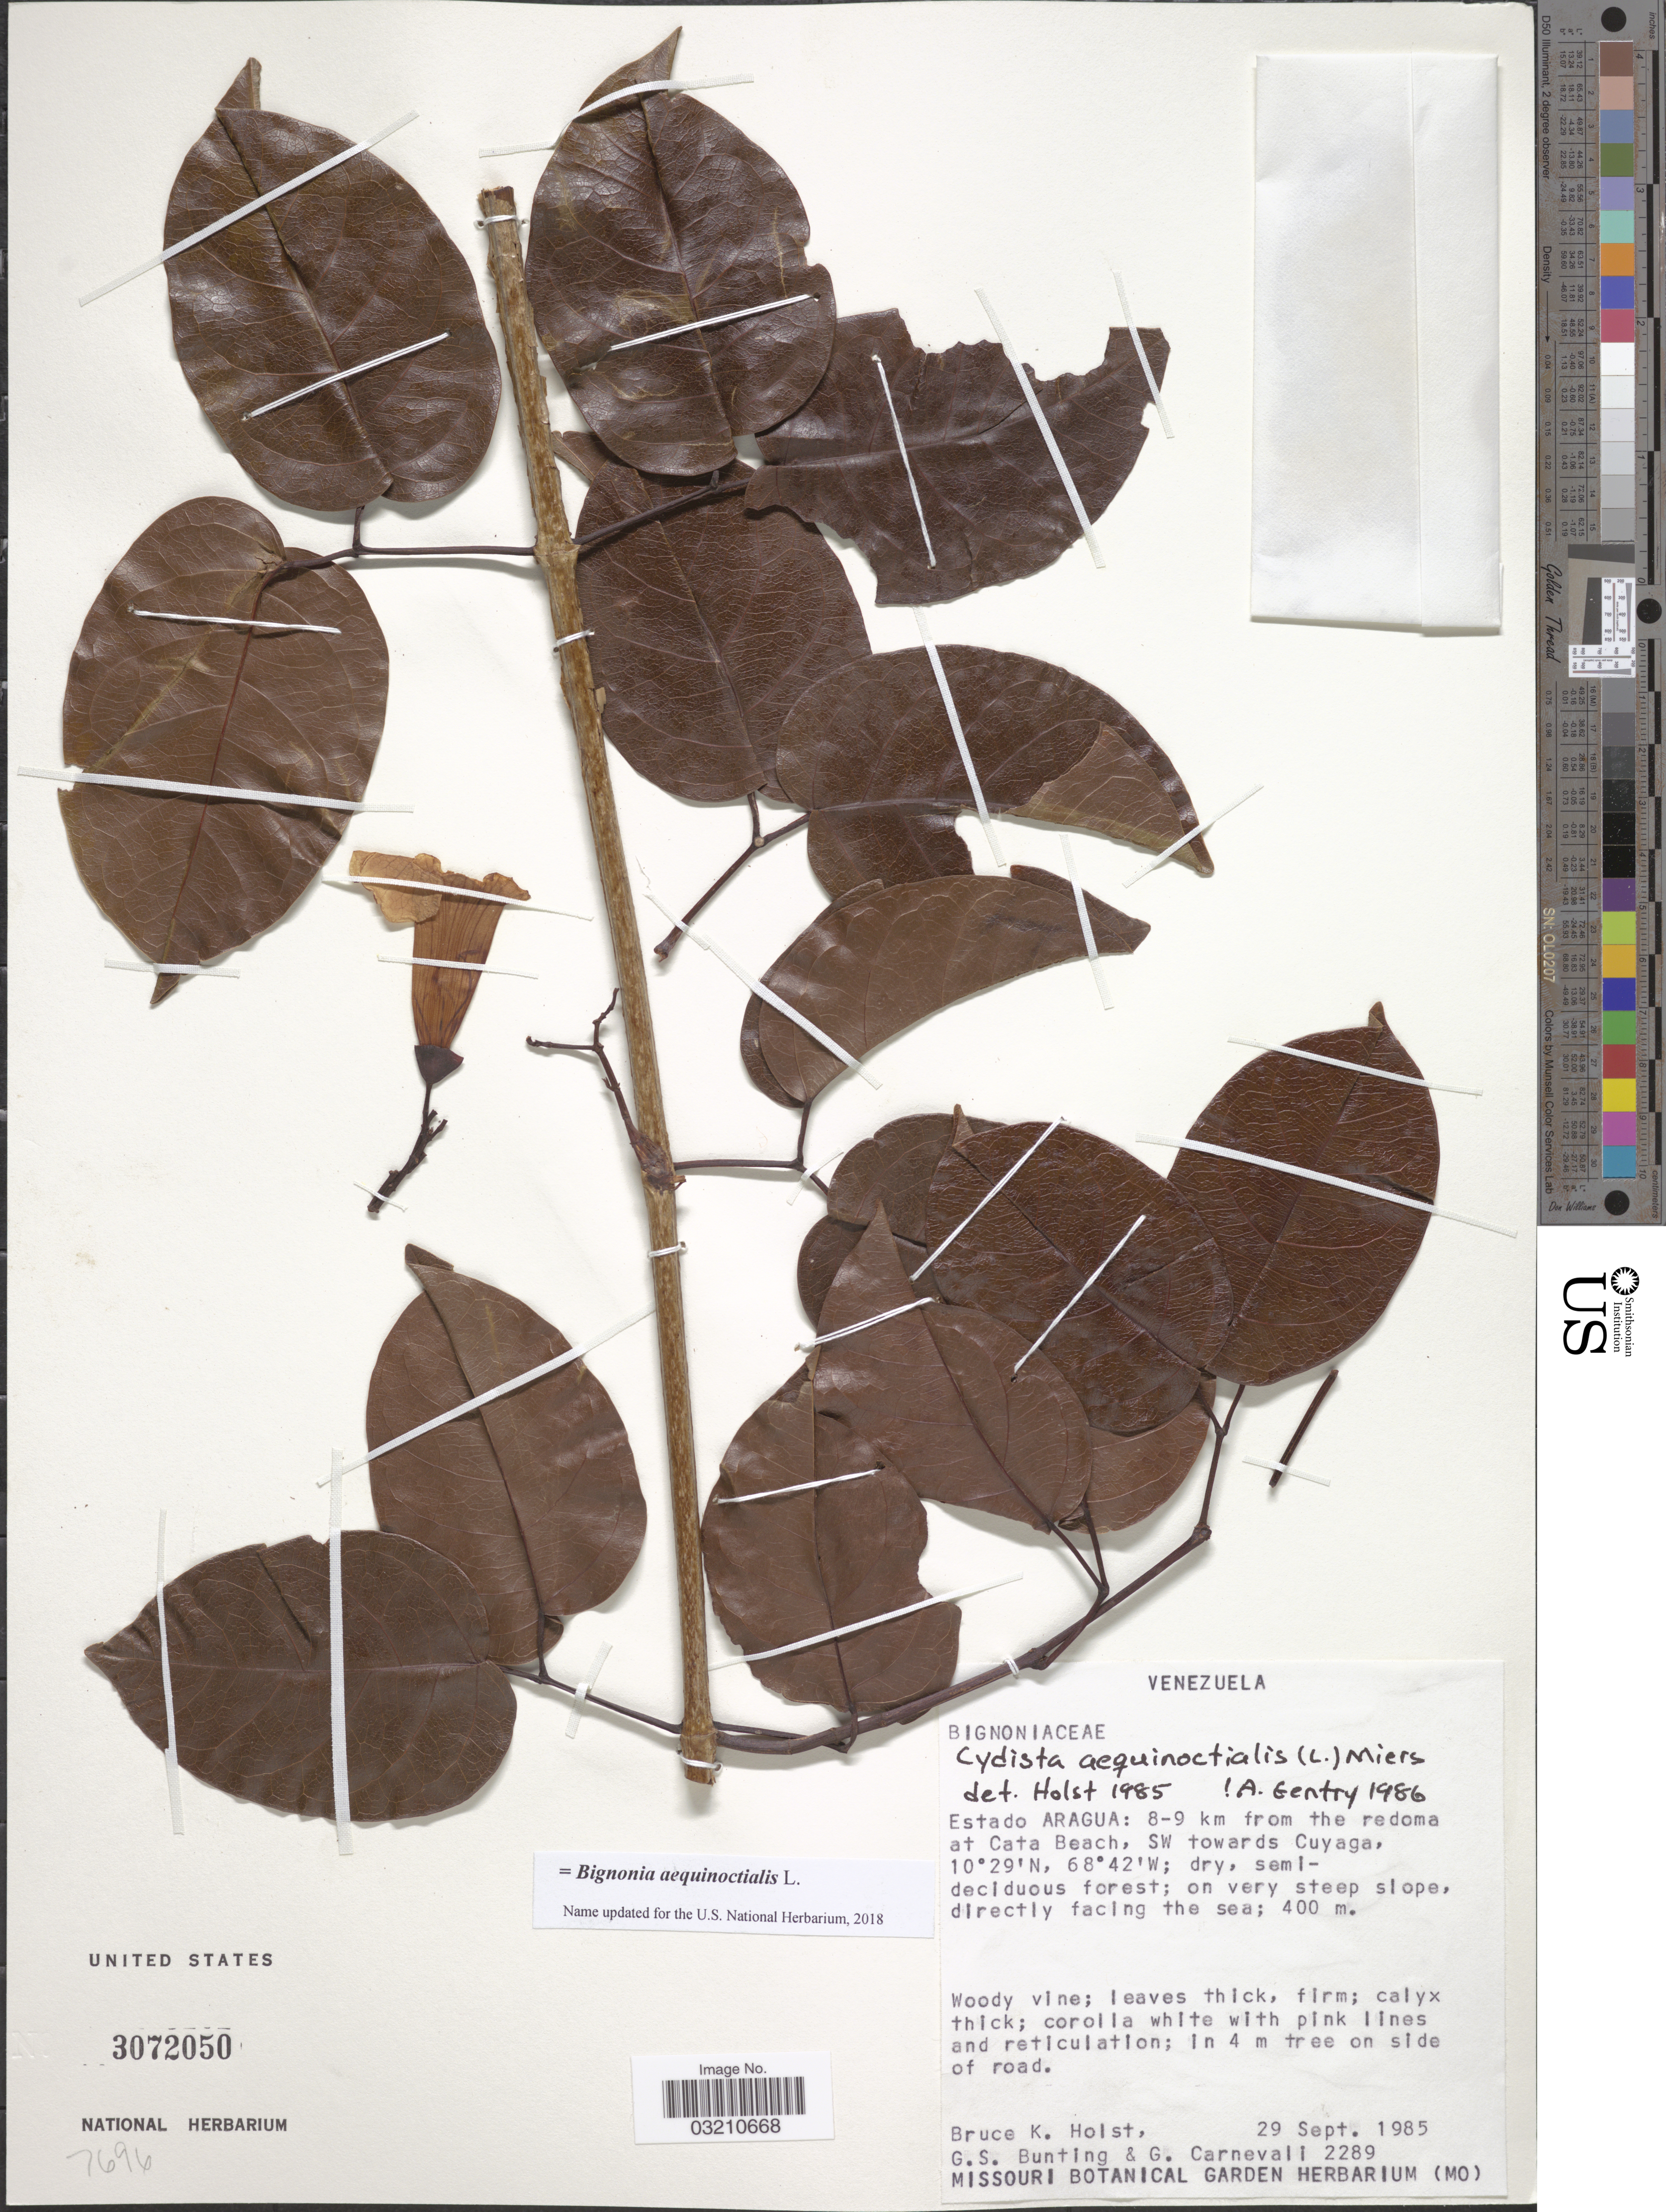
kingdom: Plantae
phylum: Tracheophyta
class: Magnoliopsida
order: Lamiales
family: Bignoniaceae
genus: Bignonia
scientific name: Bignonia aequinoctialis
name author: L.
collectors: B. Holst, G. S. Bunting & G. Carnevali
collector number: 2289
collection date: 1985-09-29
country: Venezuela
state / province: Aragua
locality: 8-9 km from the redoma at Cata Beach, SW towards Cuyaga.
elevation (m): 400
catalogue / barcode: US 3072050